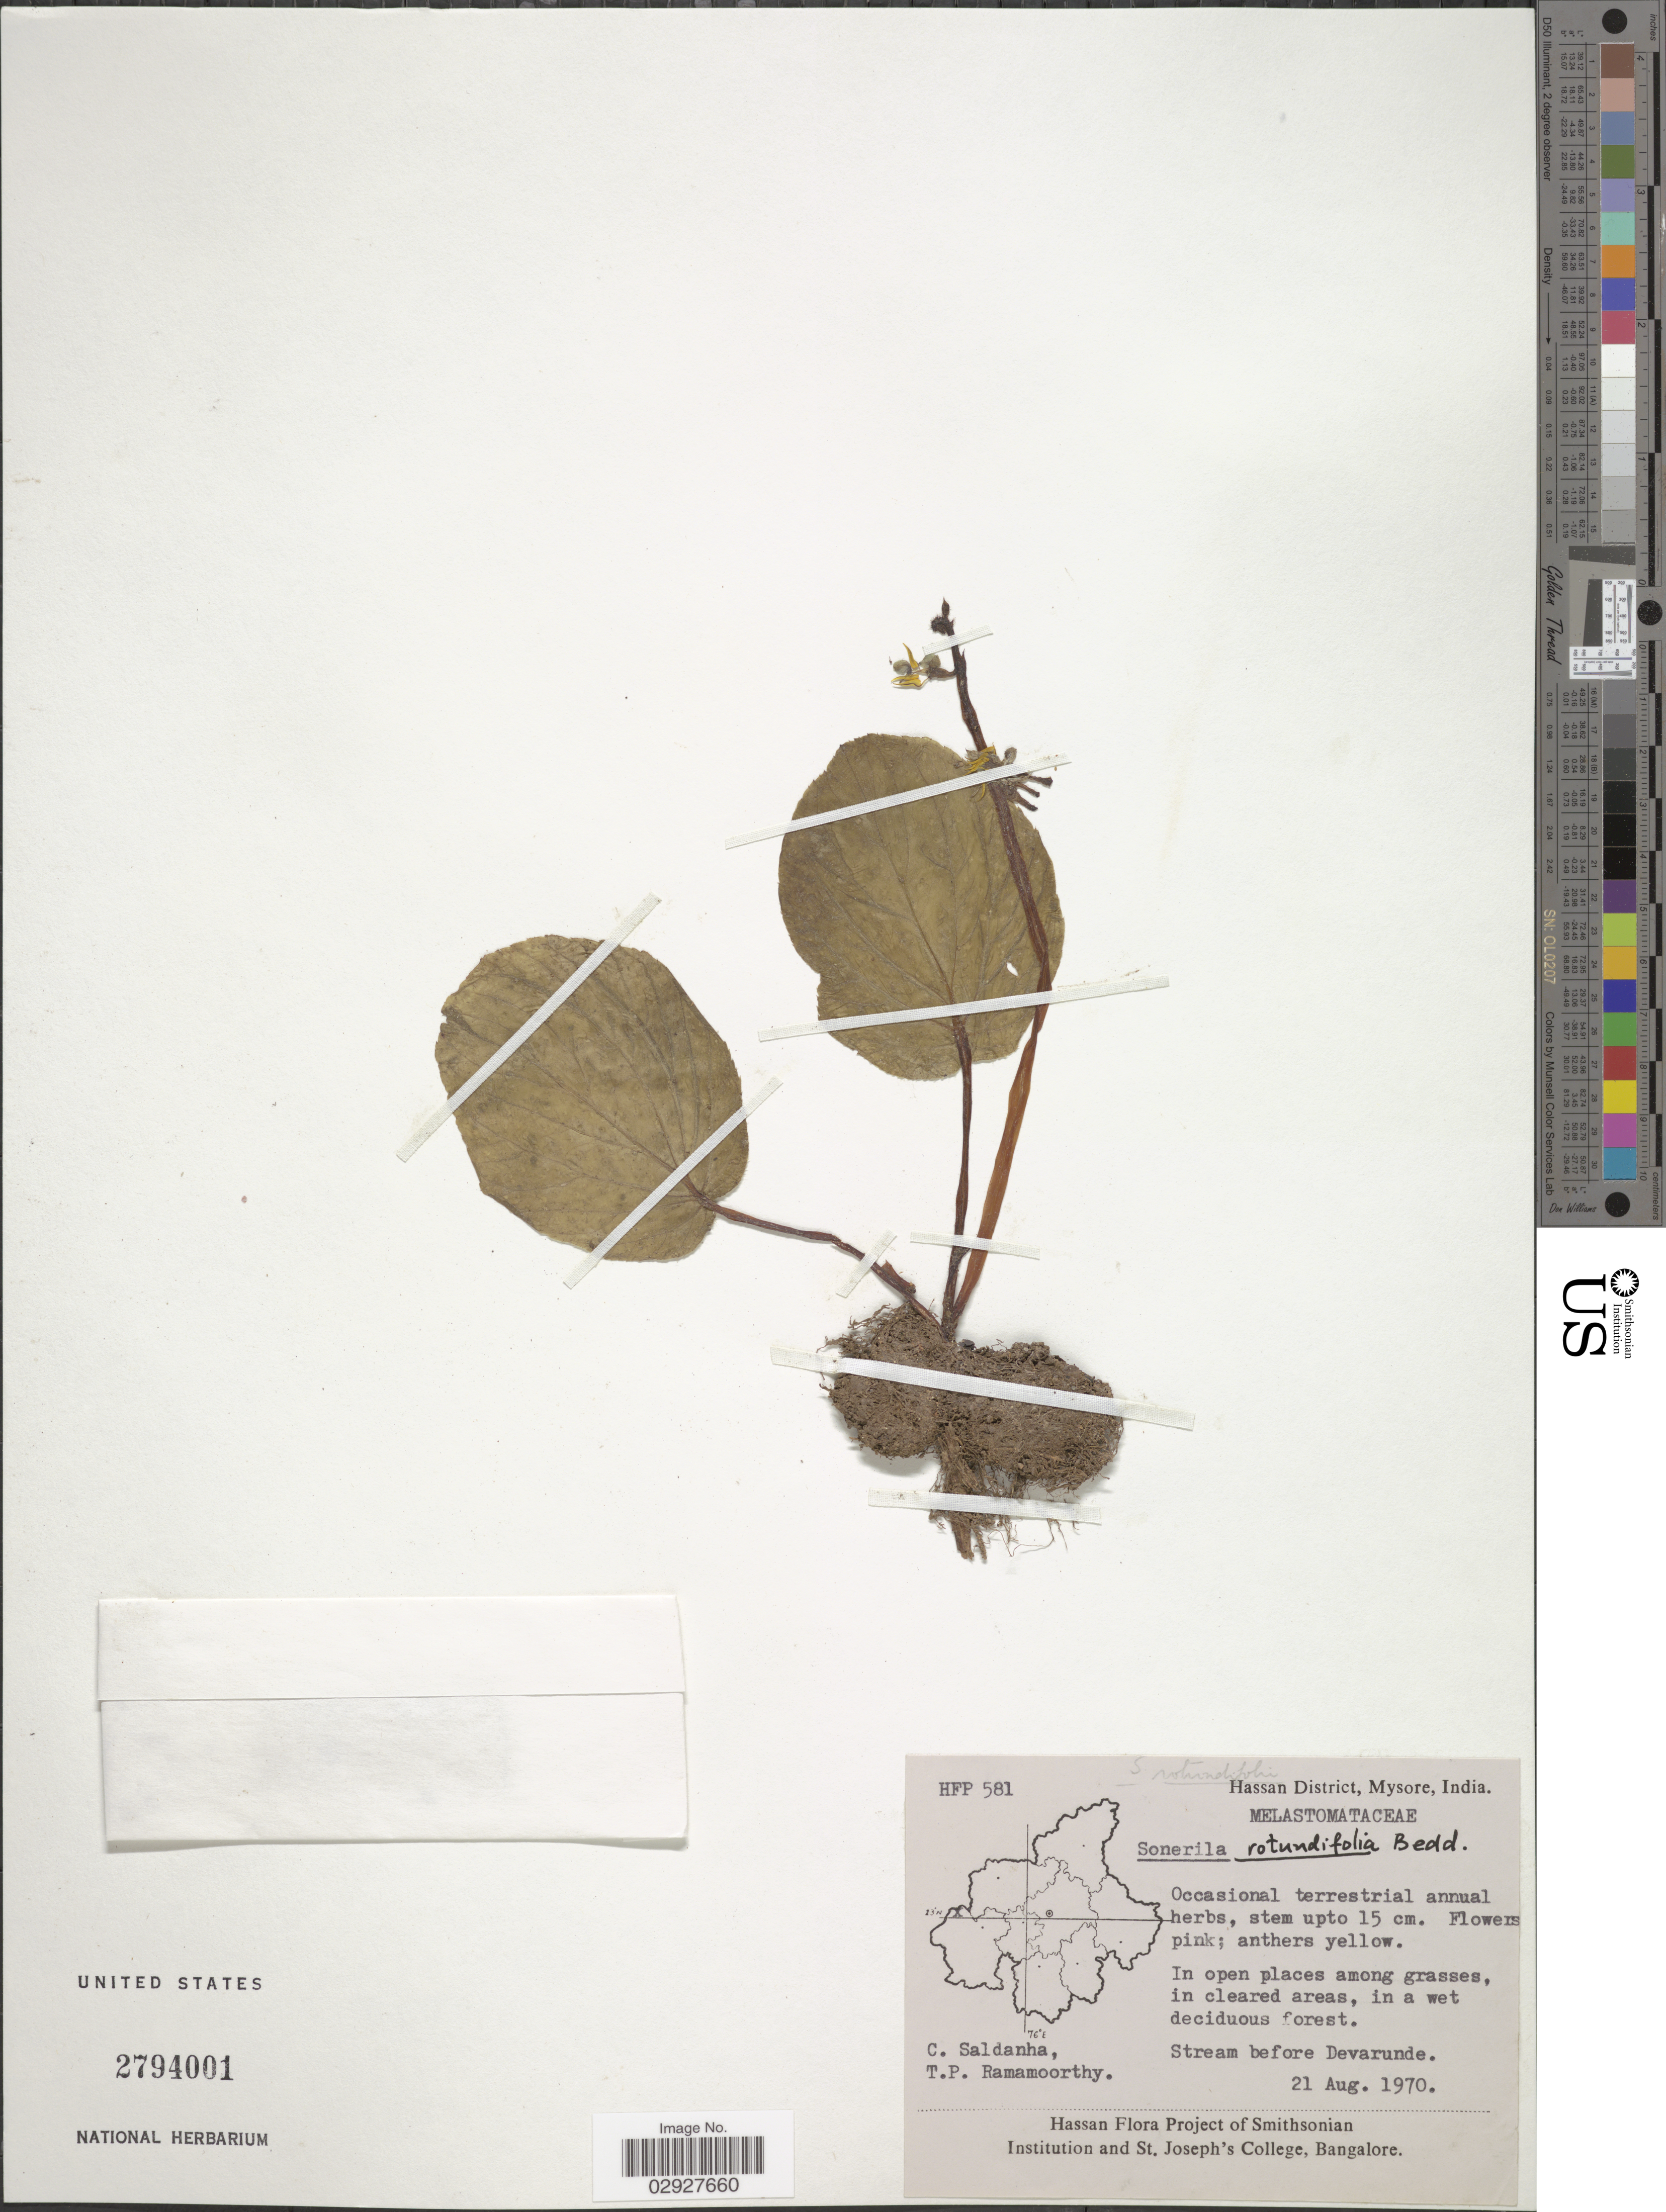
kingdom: Plantae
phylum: Tracheophyta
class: Magnoliopsida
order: Myrtales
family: Melastomataceae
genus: Sonerila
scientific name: Sonerila rotundifolia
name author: Bedd.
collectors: C. Saldanha & T. P. Ramamoorthy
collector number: HFP 581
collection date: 1970-08-21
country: India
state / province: Karnataka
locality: Hassan District, Mysore. Stream before Devarunde.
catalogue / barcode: US 2794001